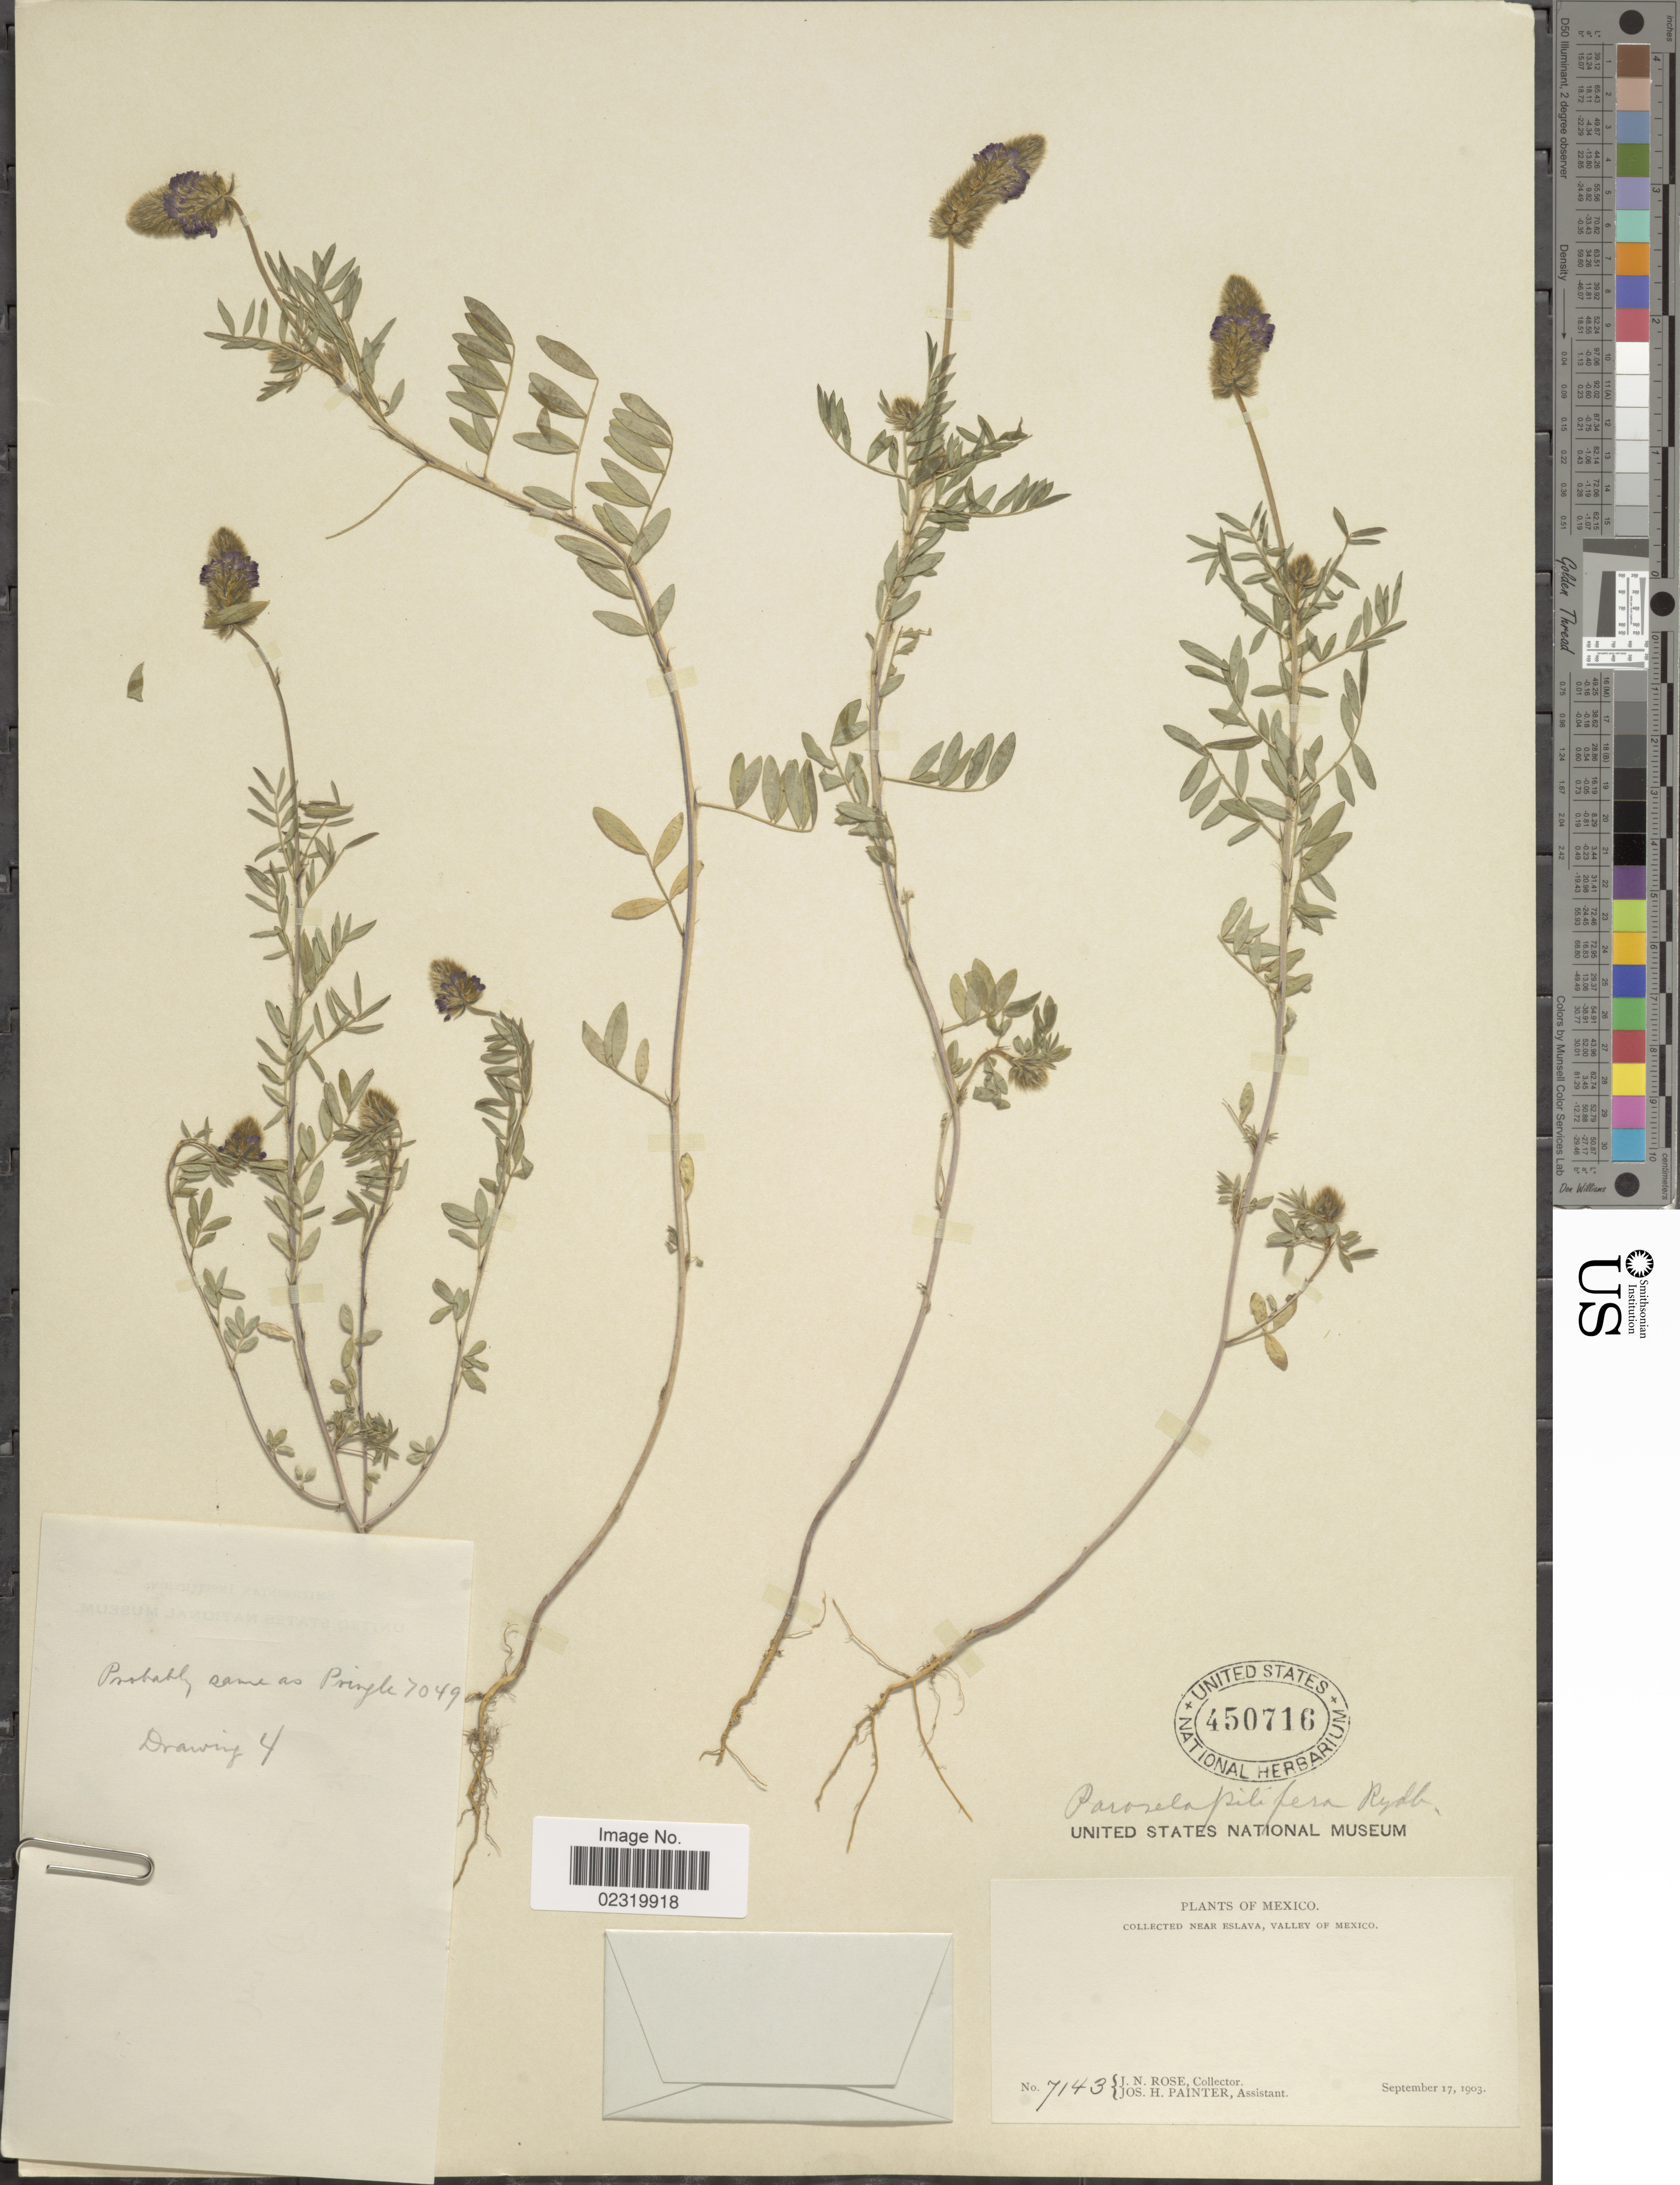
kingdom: Plantae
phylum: Tracheophyta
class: Magnoliopsida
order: Fabales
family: Fabaceae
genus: Dalea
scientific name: Dalea reclinata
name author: (Cav.) Willd.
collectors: J. N. Rose & J. H. Painter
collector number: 7143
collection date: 1903-09-17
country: Mexico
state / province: México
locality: Near Eslava, Valley of Mexico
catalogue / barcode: US 450716